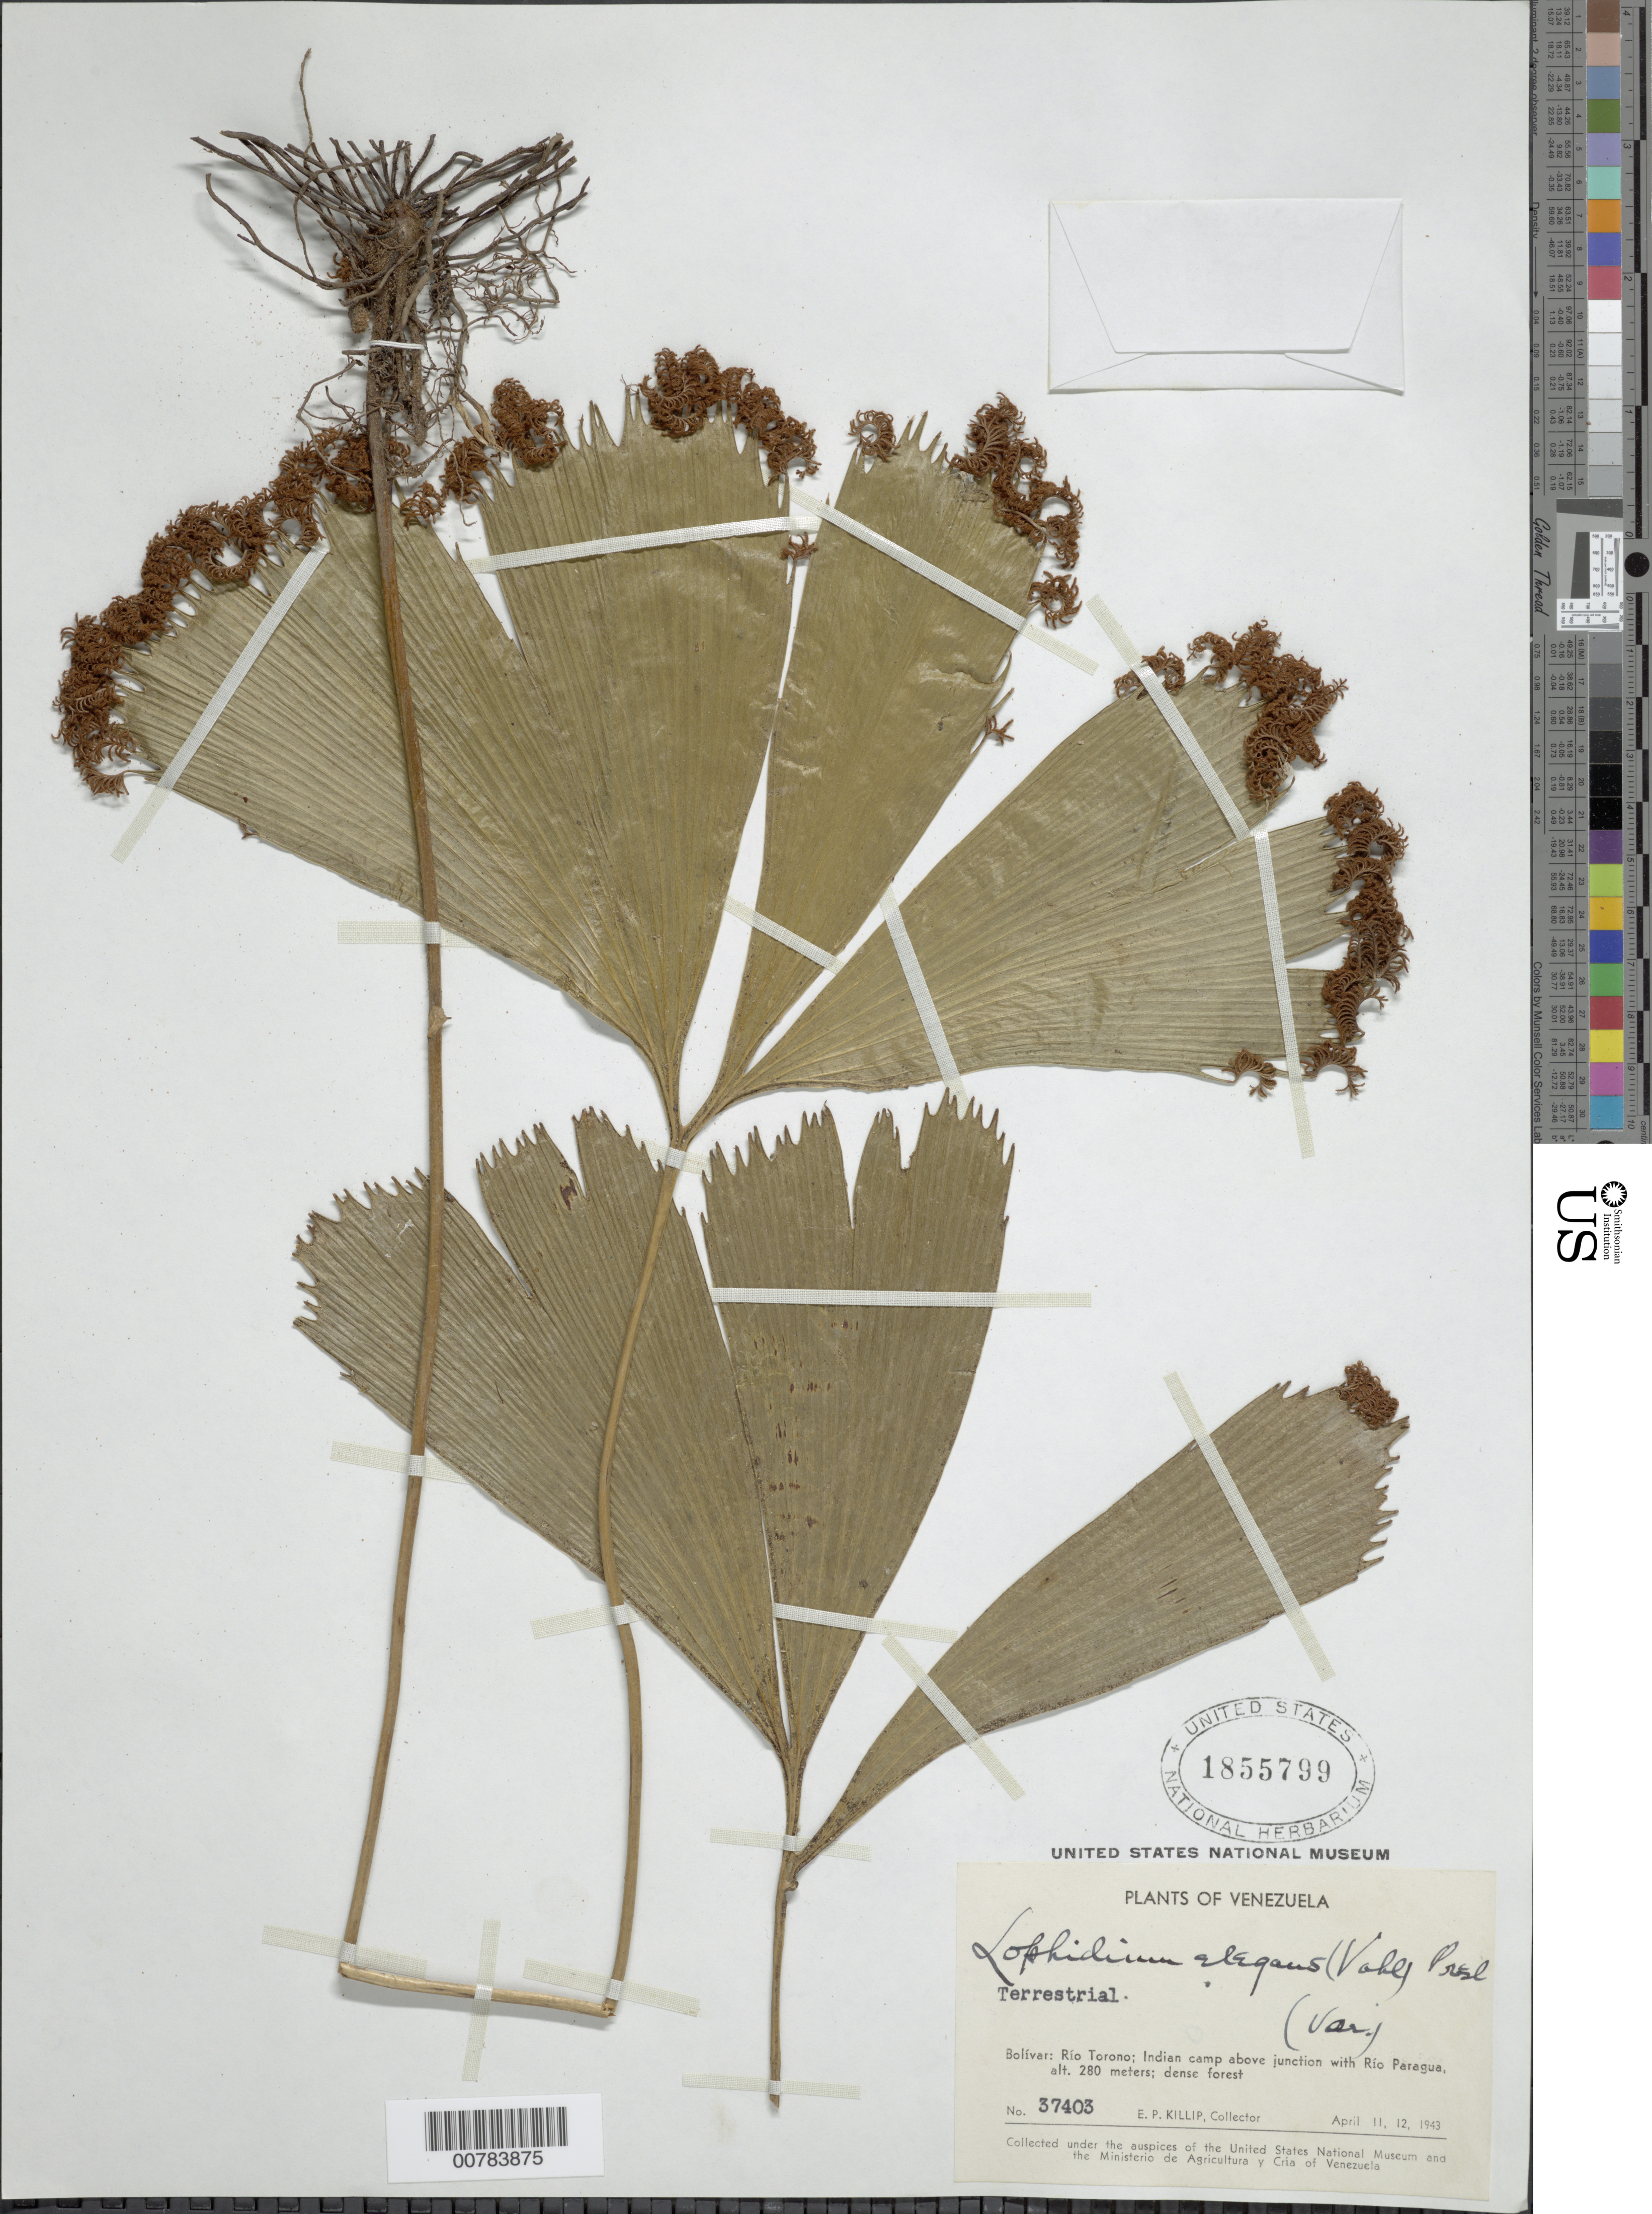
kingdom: Plantae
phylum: Tracheophyta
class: Polypodiopsida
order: Schizaeales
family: Schizaeaceae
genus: Schizaea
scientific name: Schizaea elegans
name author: (Vahl) Sw.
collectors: E. P. Killip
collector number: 37403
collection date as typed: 11-Apr-43 to 12-Apr-43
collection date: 1943-04-11/1943-04-12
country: Venezuela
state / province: Bolívar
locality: Río Torono, Indian camp above junction with Río Paragua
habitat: Dense forest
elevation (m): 280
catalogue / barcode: US 1855799